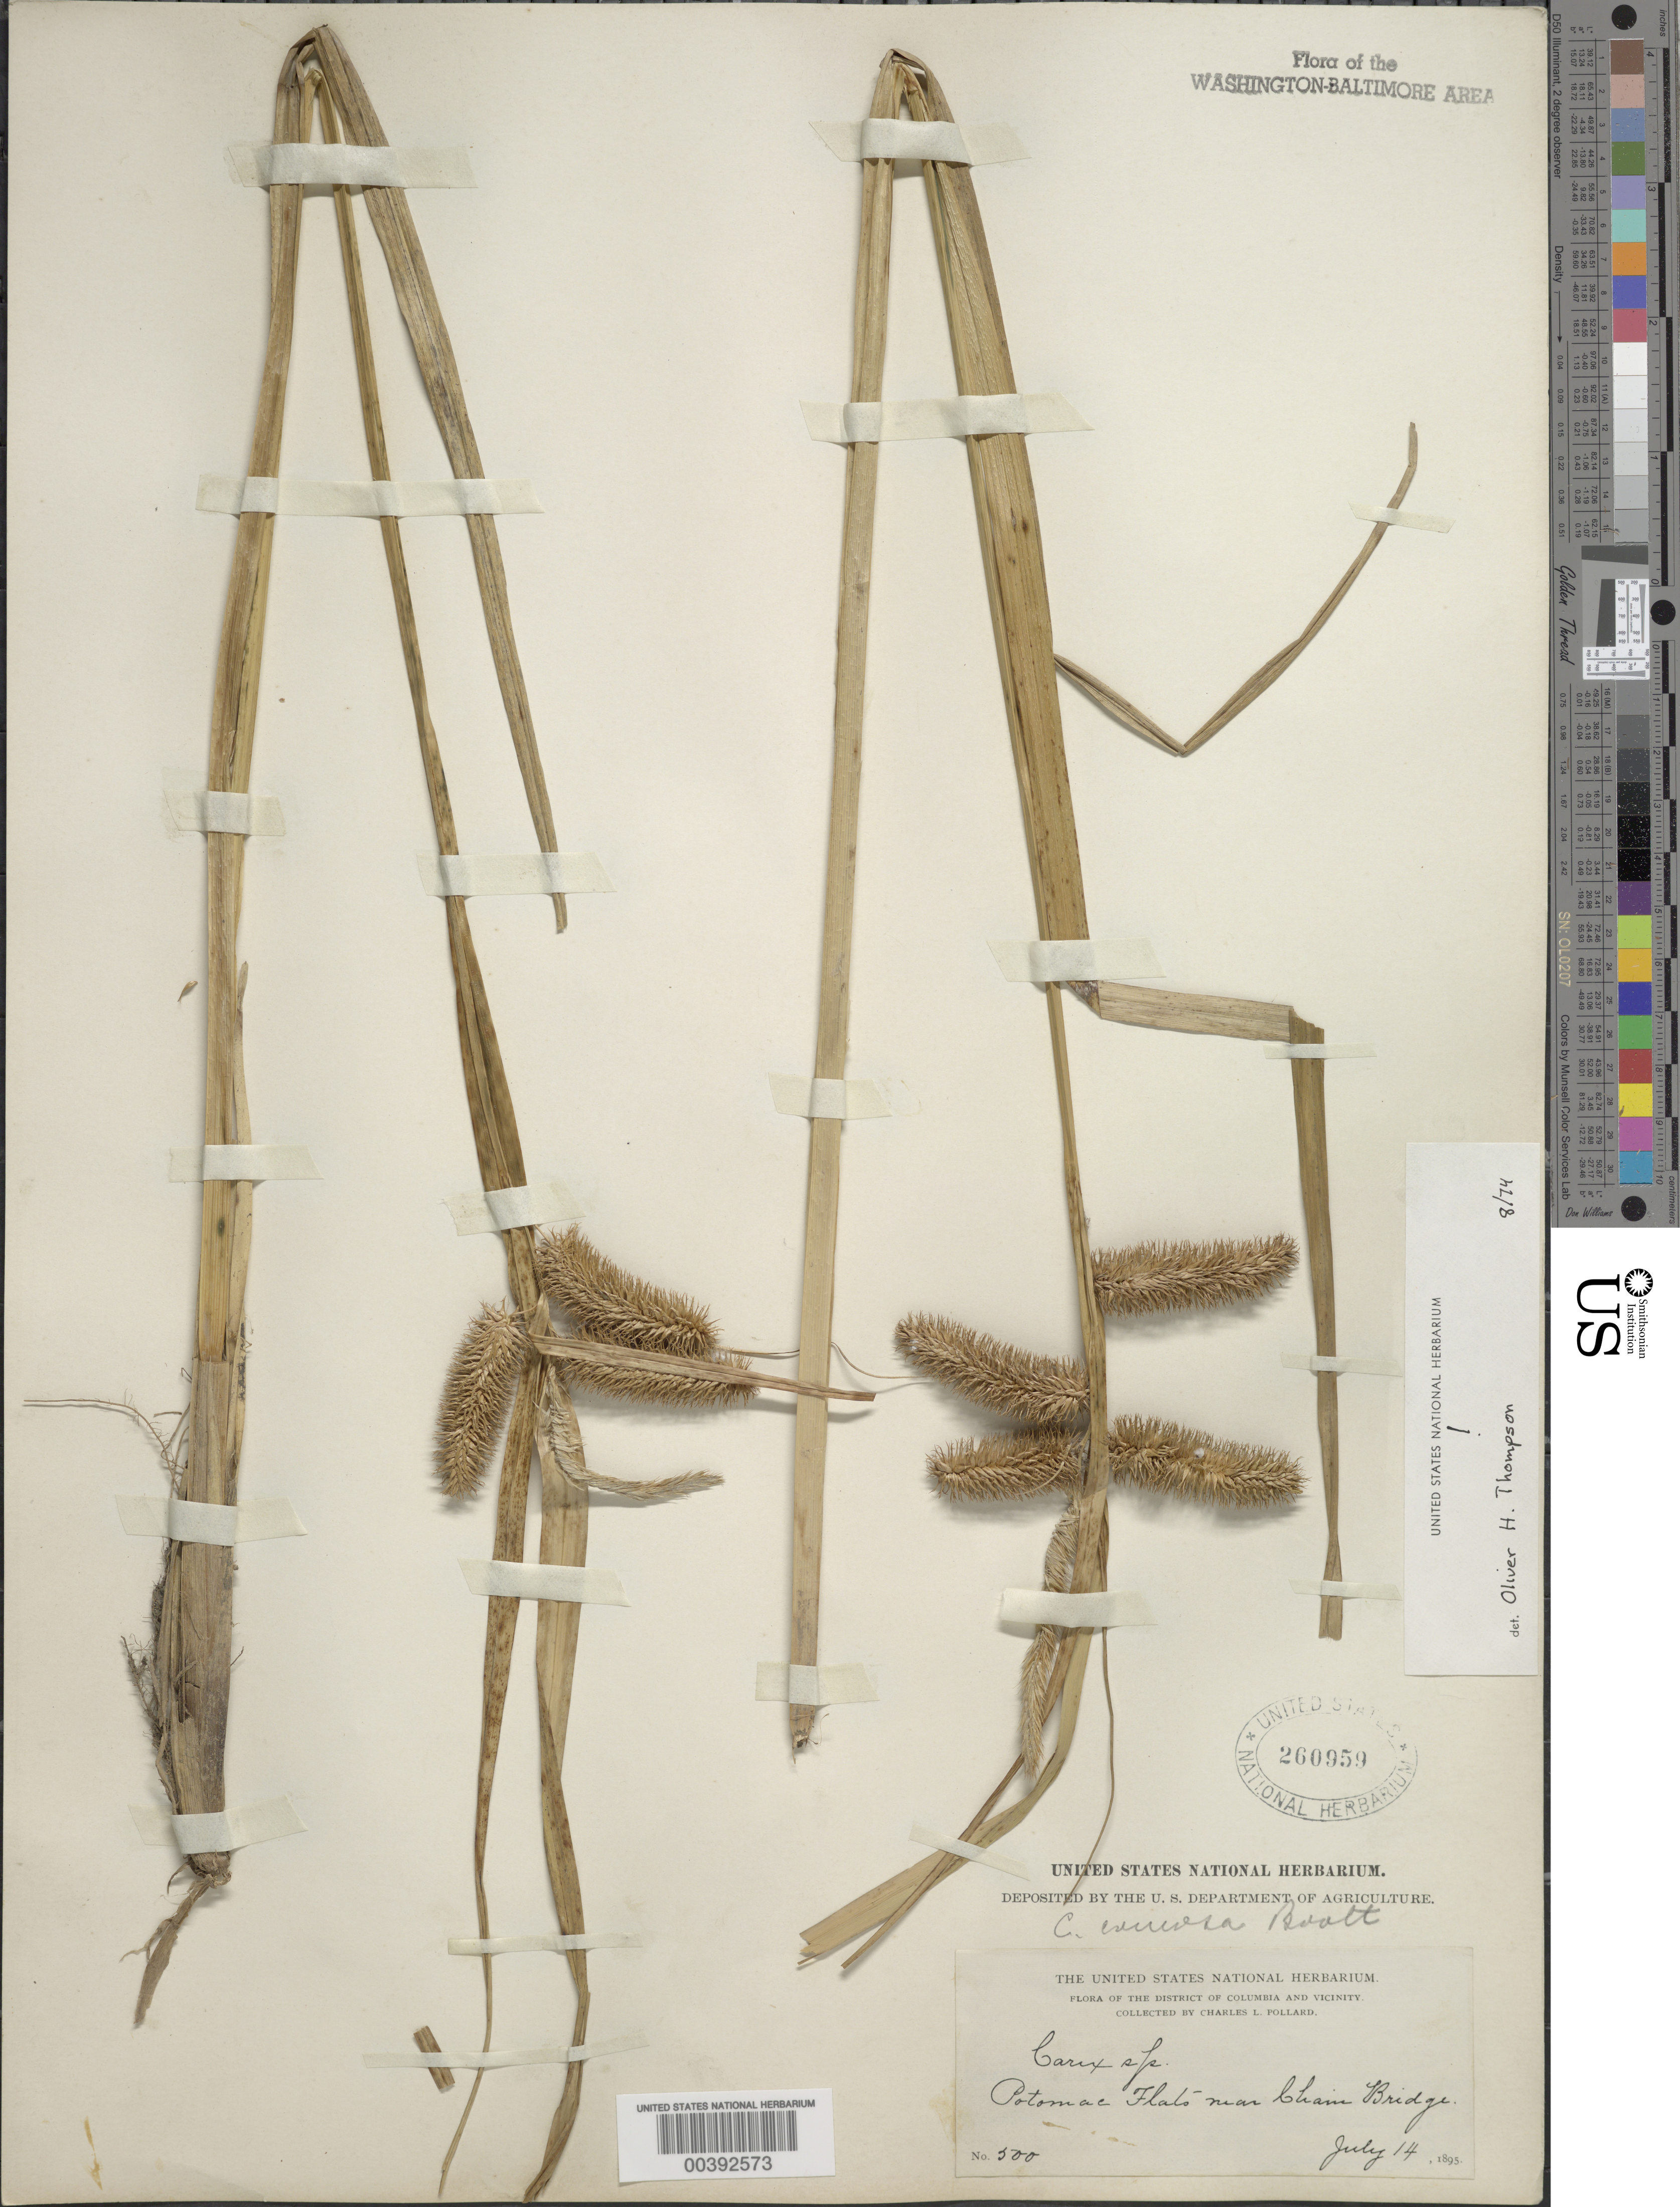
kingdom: Plantae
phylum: Tracheophyta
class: Liliopsida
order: Poales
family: Cyperaceae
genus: Carex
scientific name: Carex comosa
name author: Boott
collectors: C. L. Pollard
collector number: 500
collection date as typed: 14 Jul 1895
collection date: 1895-07-14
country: United States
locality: Potomac flats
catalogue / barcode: US 260959